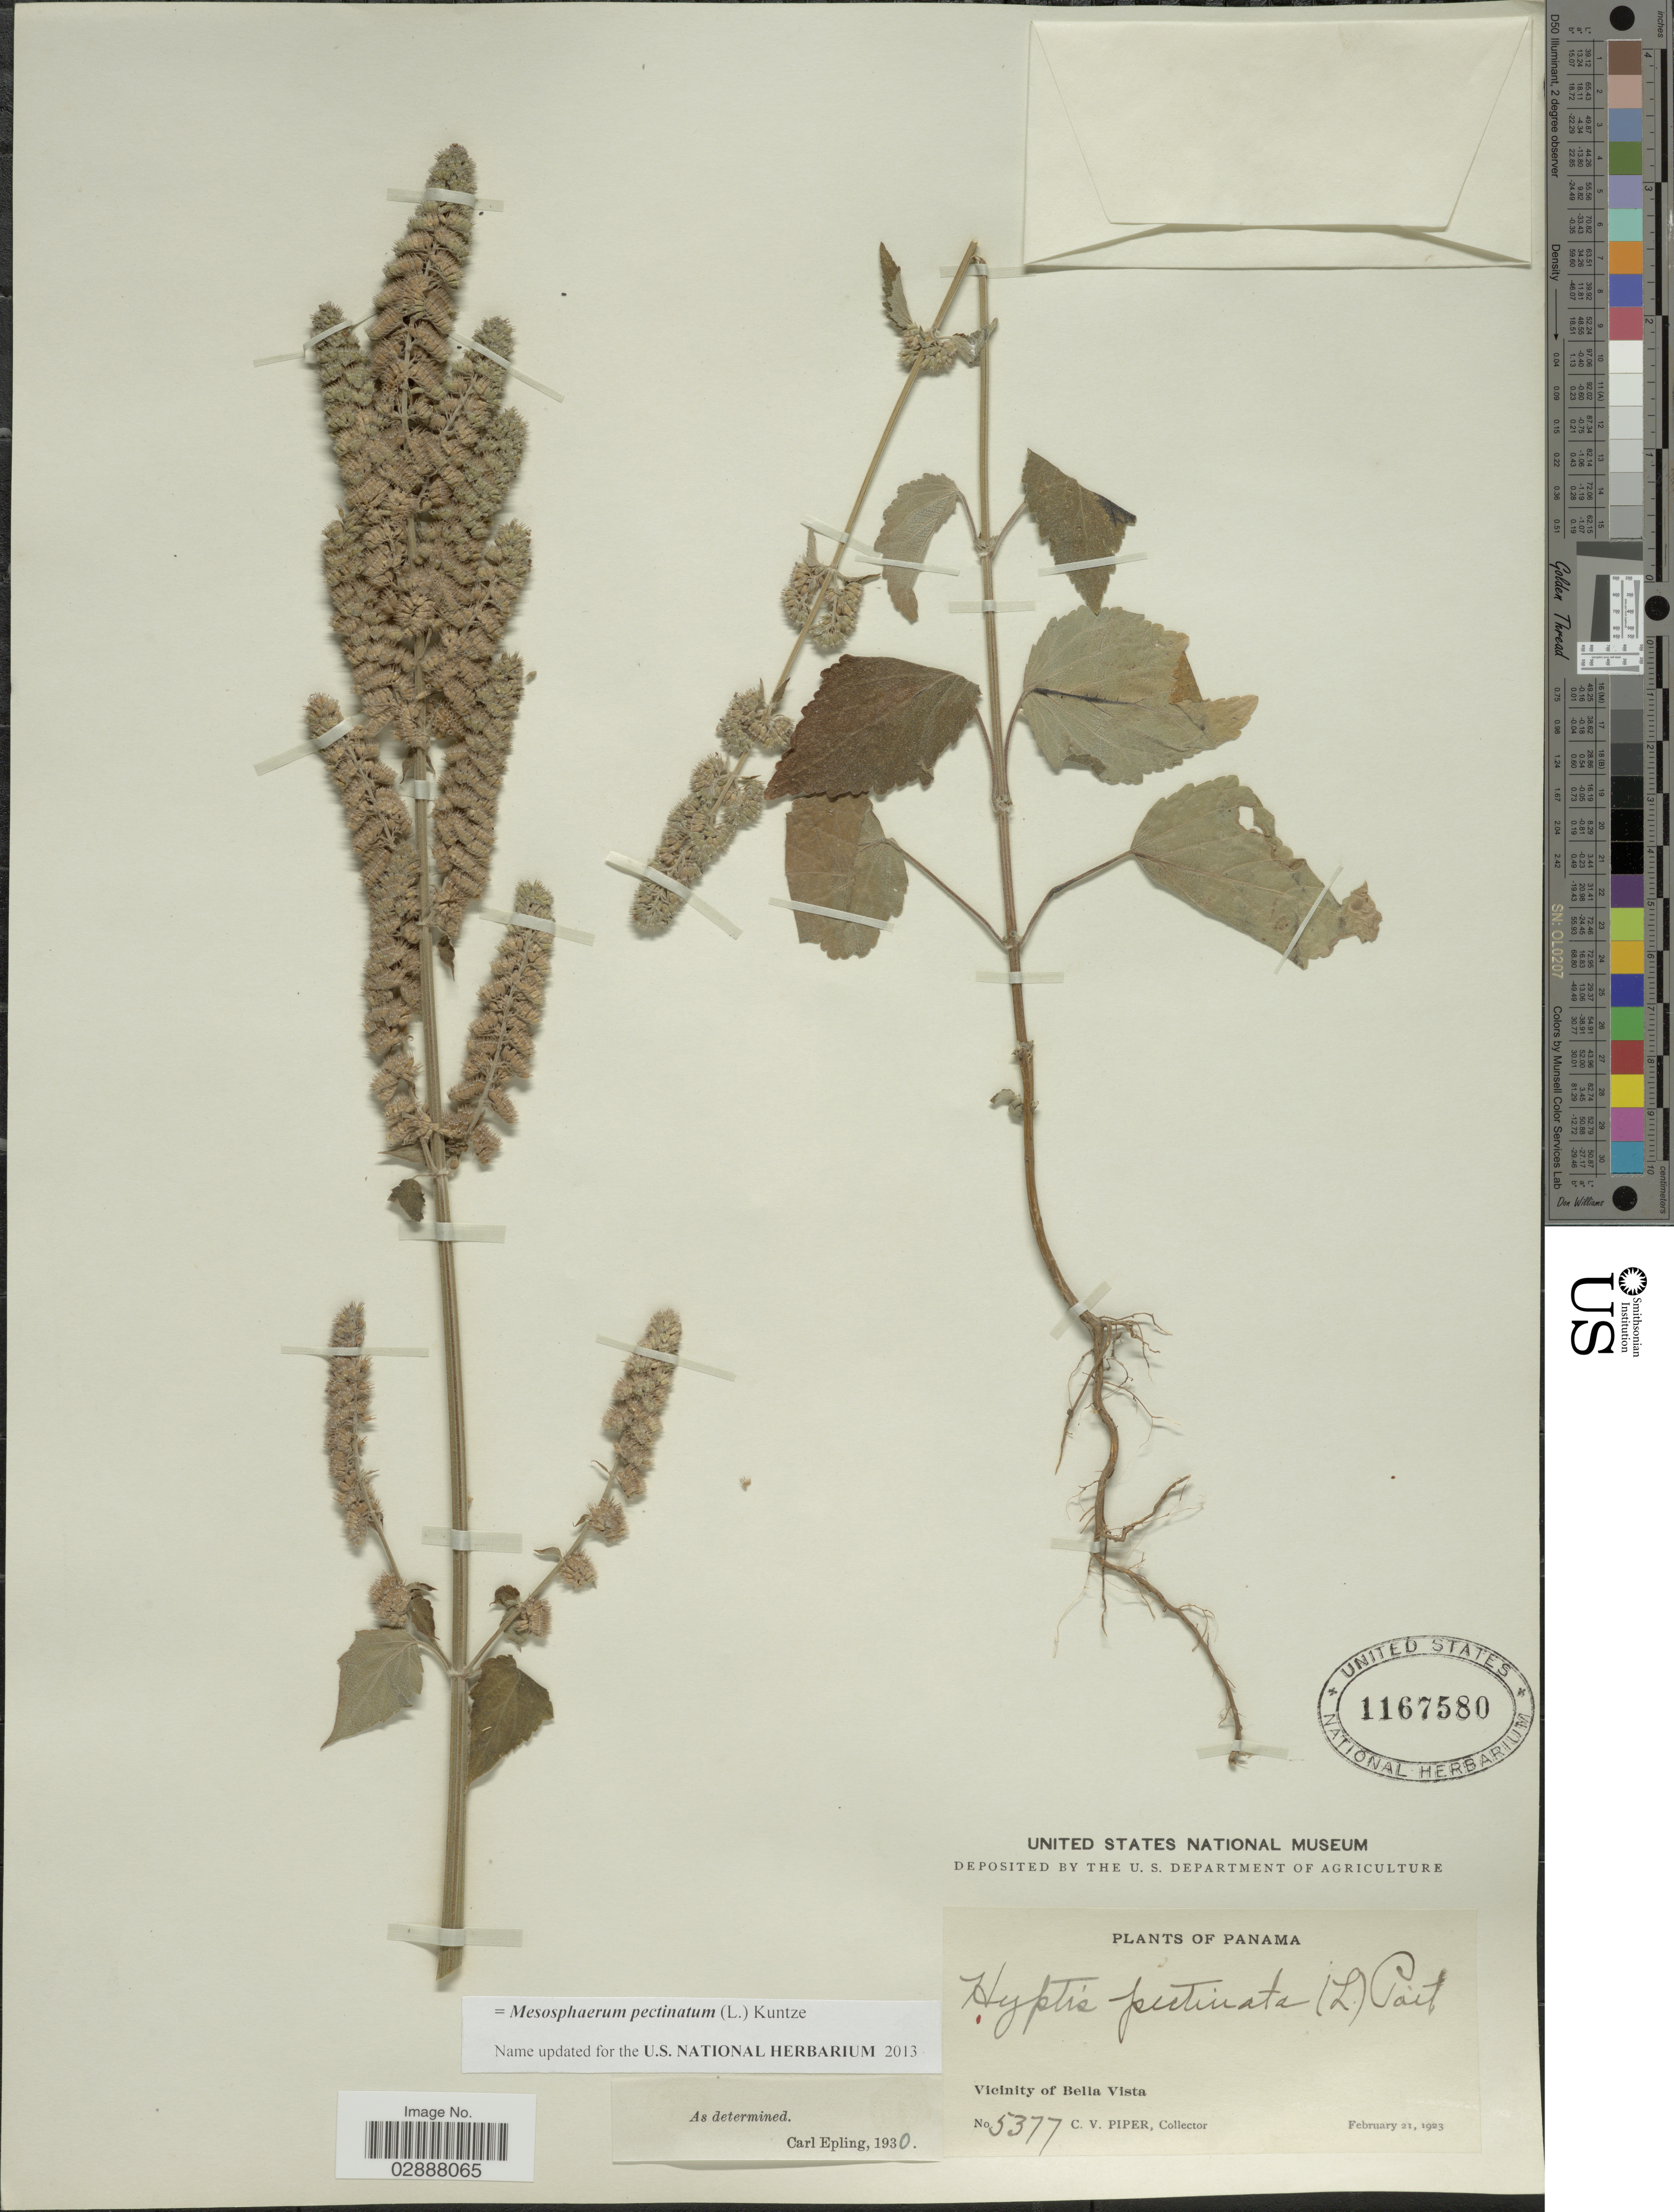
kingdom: Plantae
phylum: Tracheophyta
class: Magnoliopsida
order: Lamiales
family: Lamiaceae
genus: Mesosphaerum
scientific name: Mesosphaerum pectinatum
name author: (L.) Kuntze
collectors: C. V. Piper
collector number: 5377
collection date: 1923-02-21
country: Panama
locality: Vicinity of Bella Vista.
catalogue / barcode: US 1167580